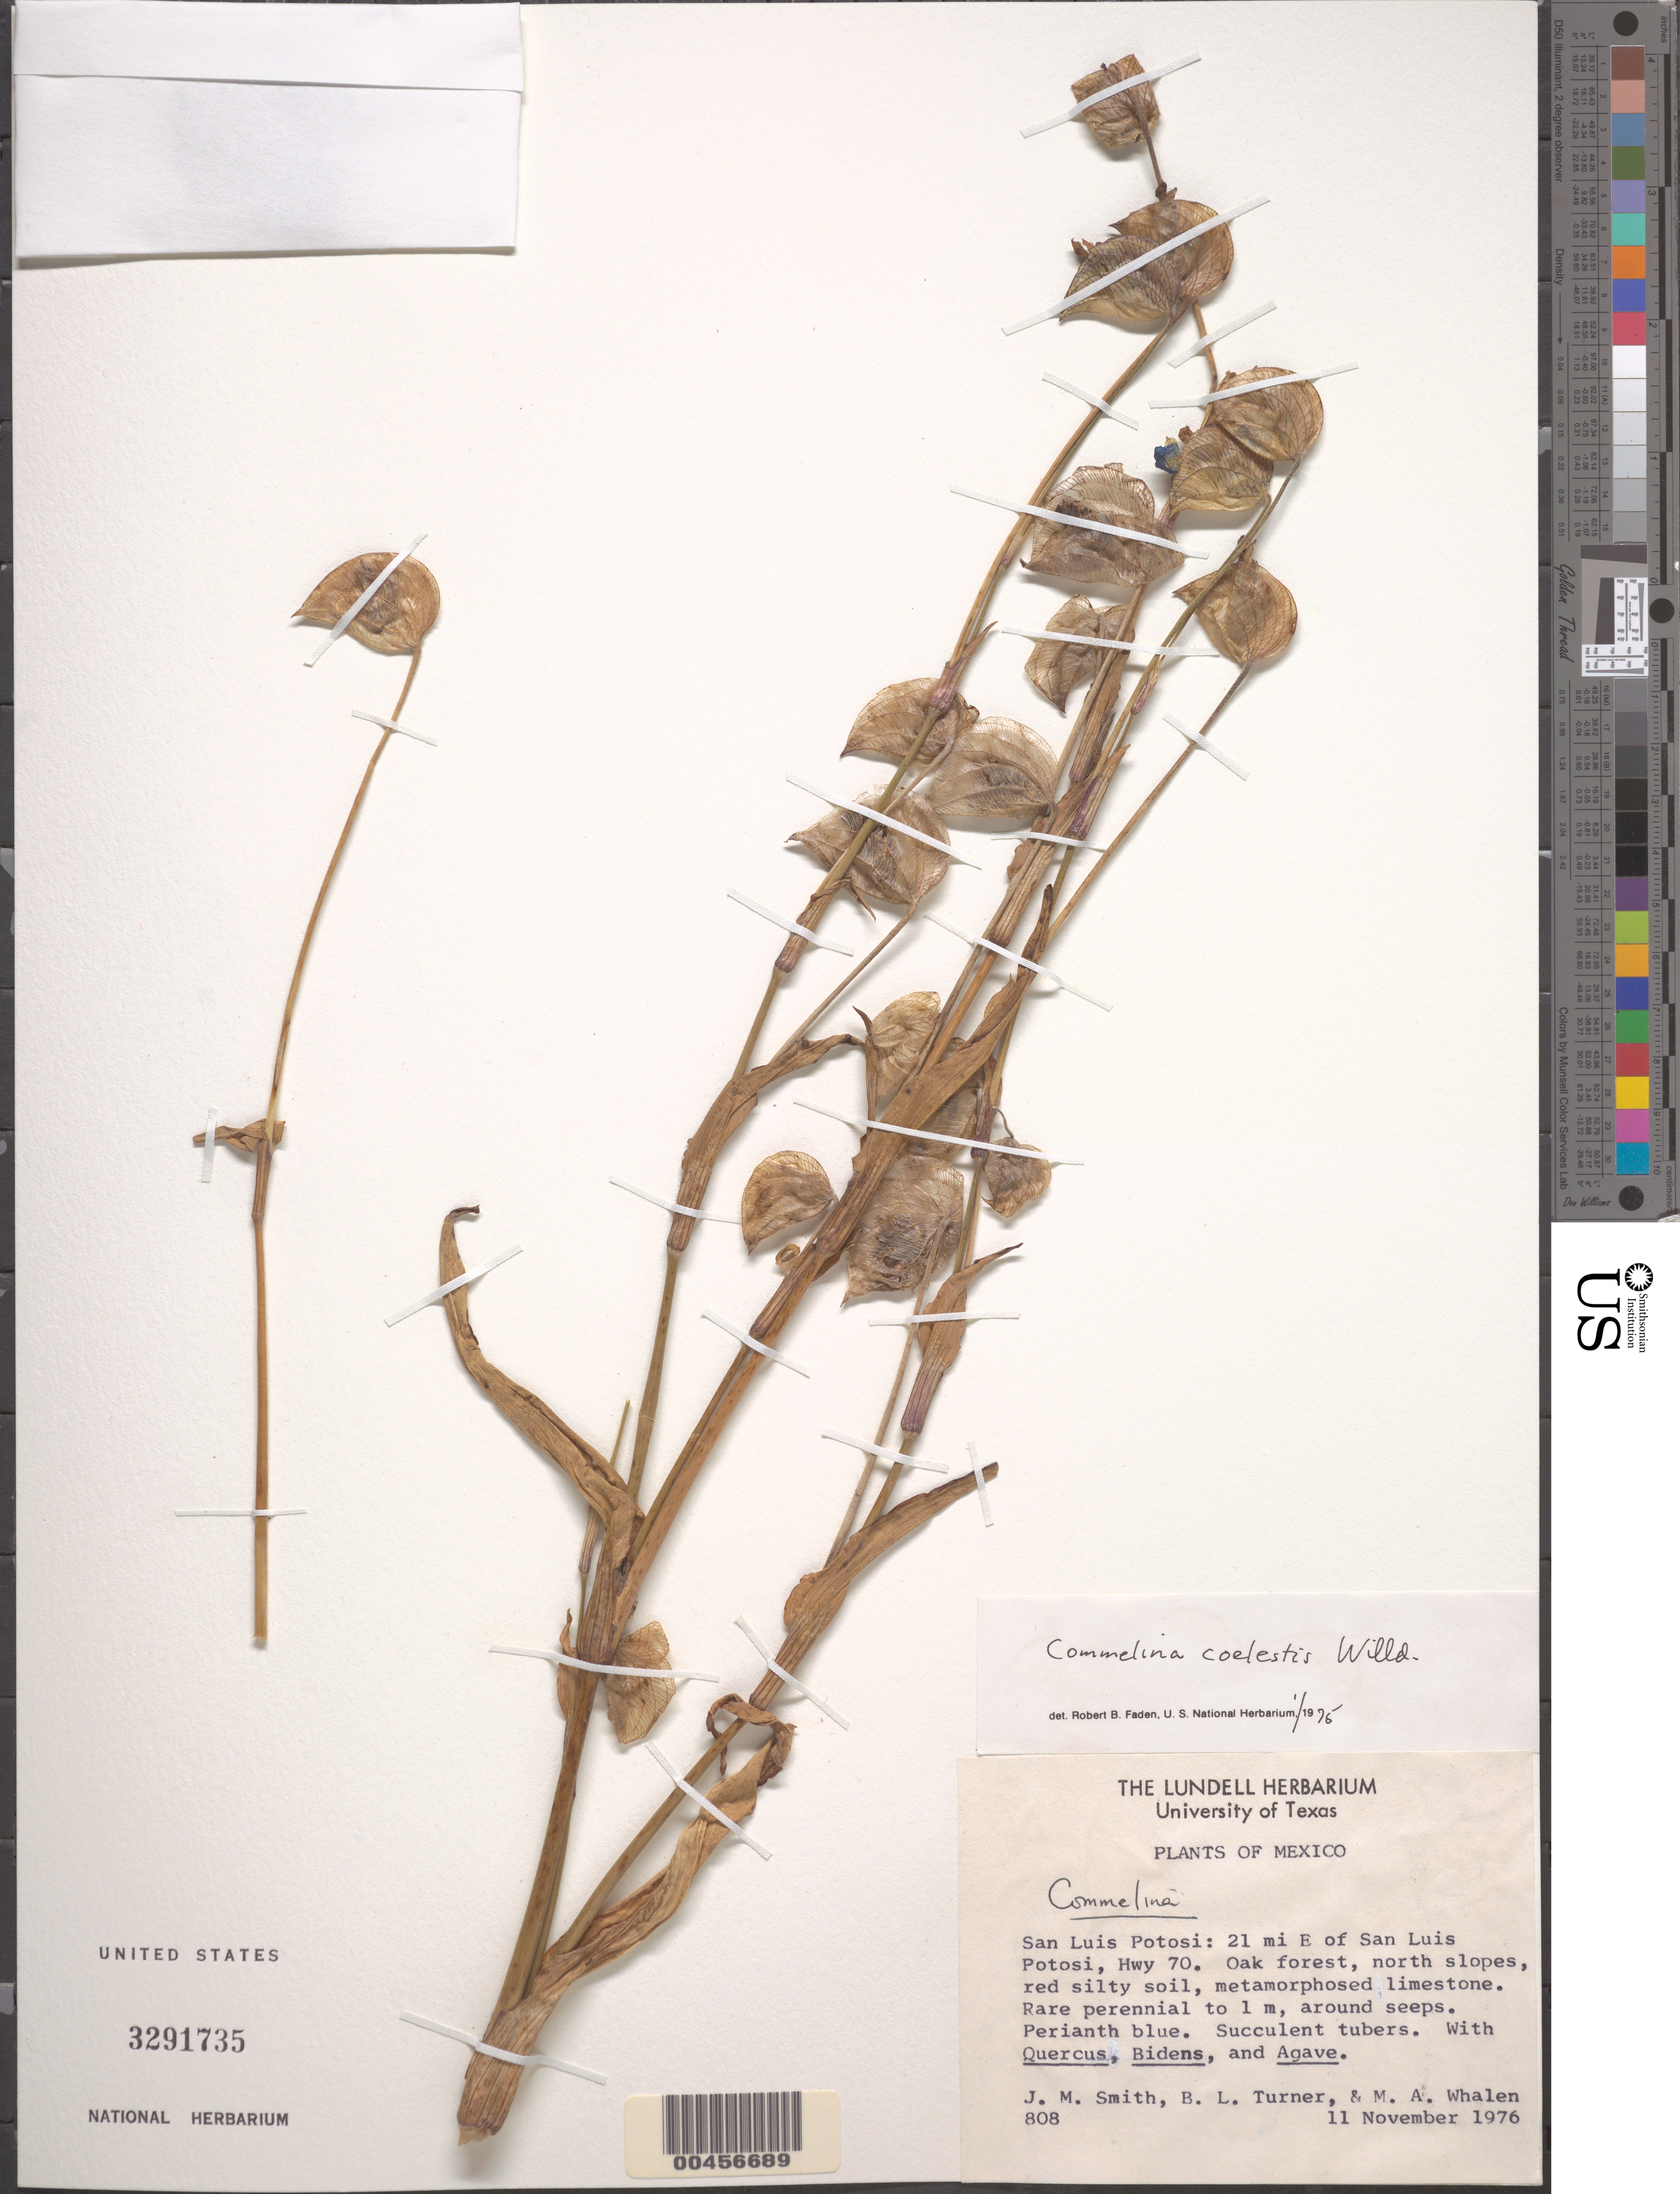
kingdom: Plantae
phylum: Tracheophyta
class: Liliopsida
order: Commelinales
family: Commelinaceae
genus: Commelina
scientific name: Commelina coelestis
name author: Willd.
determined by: Faden, Robert B., (US), Smithsonian Institution - National Museum of Natural History (UNITED STATES)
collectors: J. M. Smith, B. L. Turner & M. Whalen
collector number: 808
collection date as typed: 11 Nov 1976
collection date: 1976-11-11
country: Mexico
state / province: San Luis Potosí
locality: E of San Luis Potosi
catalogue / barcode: US 3291735